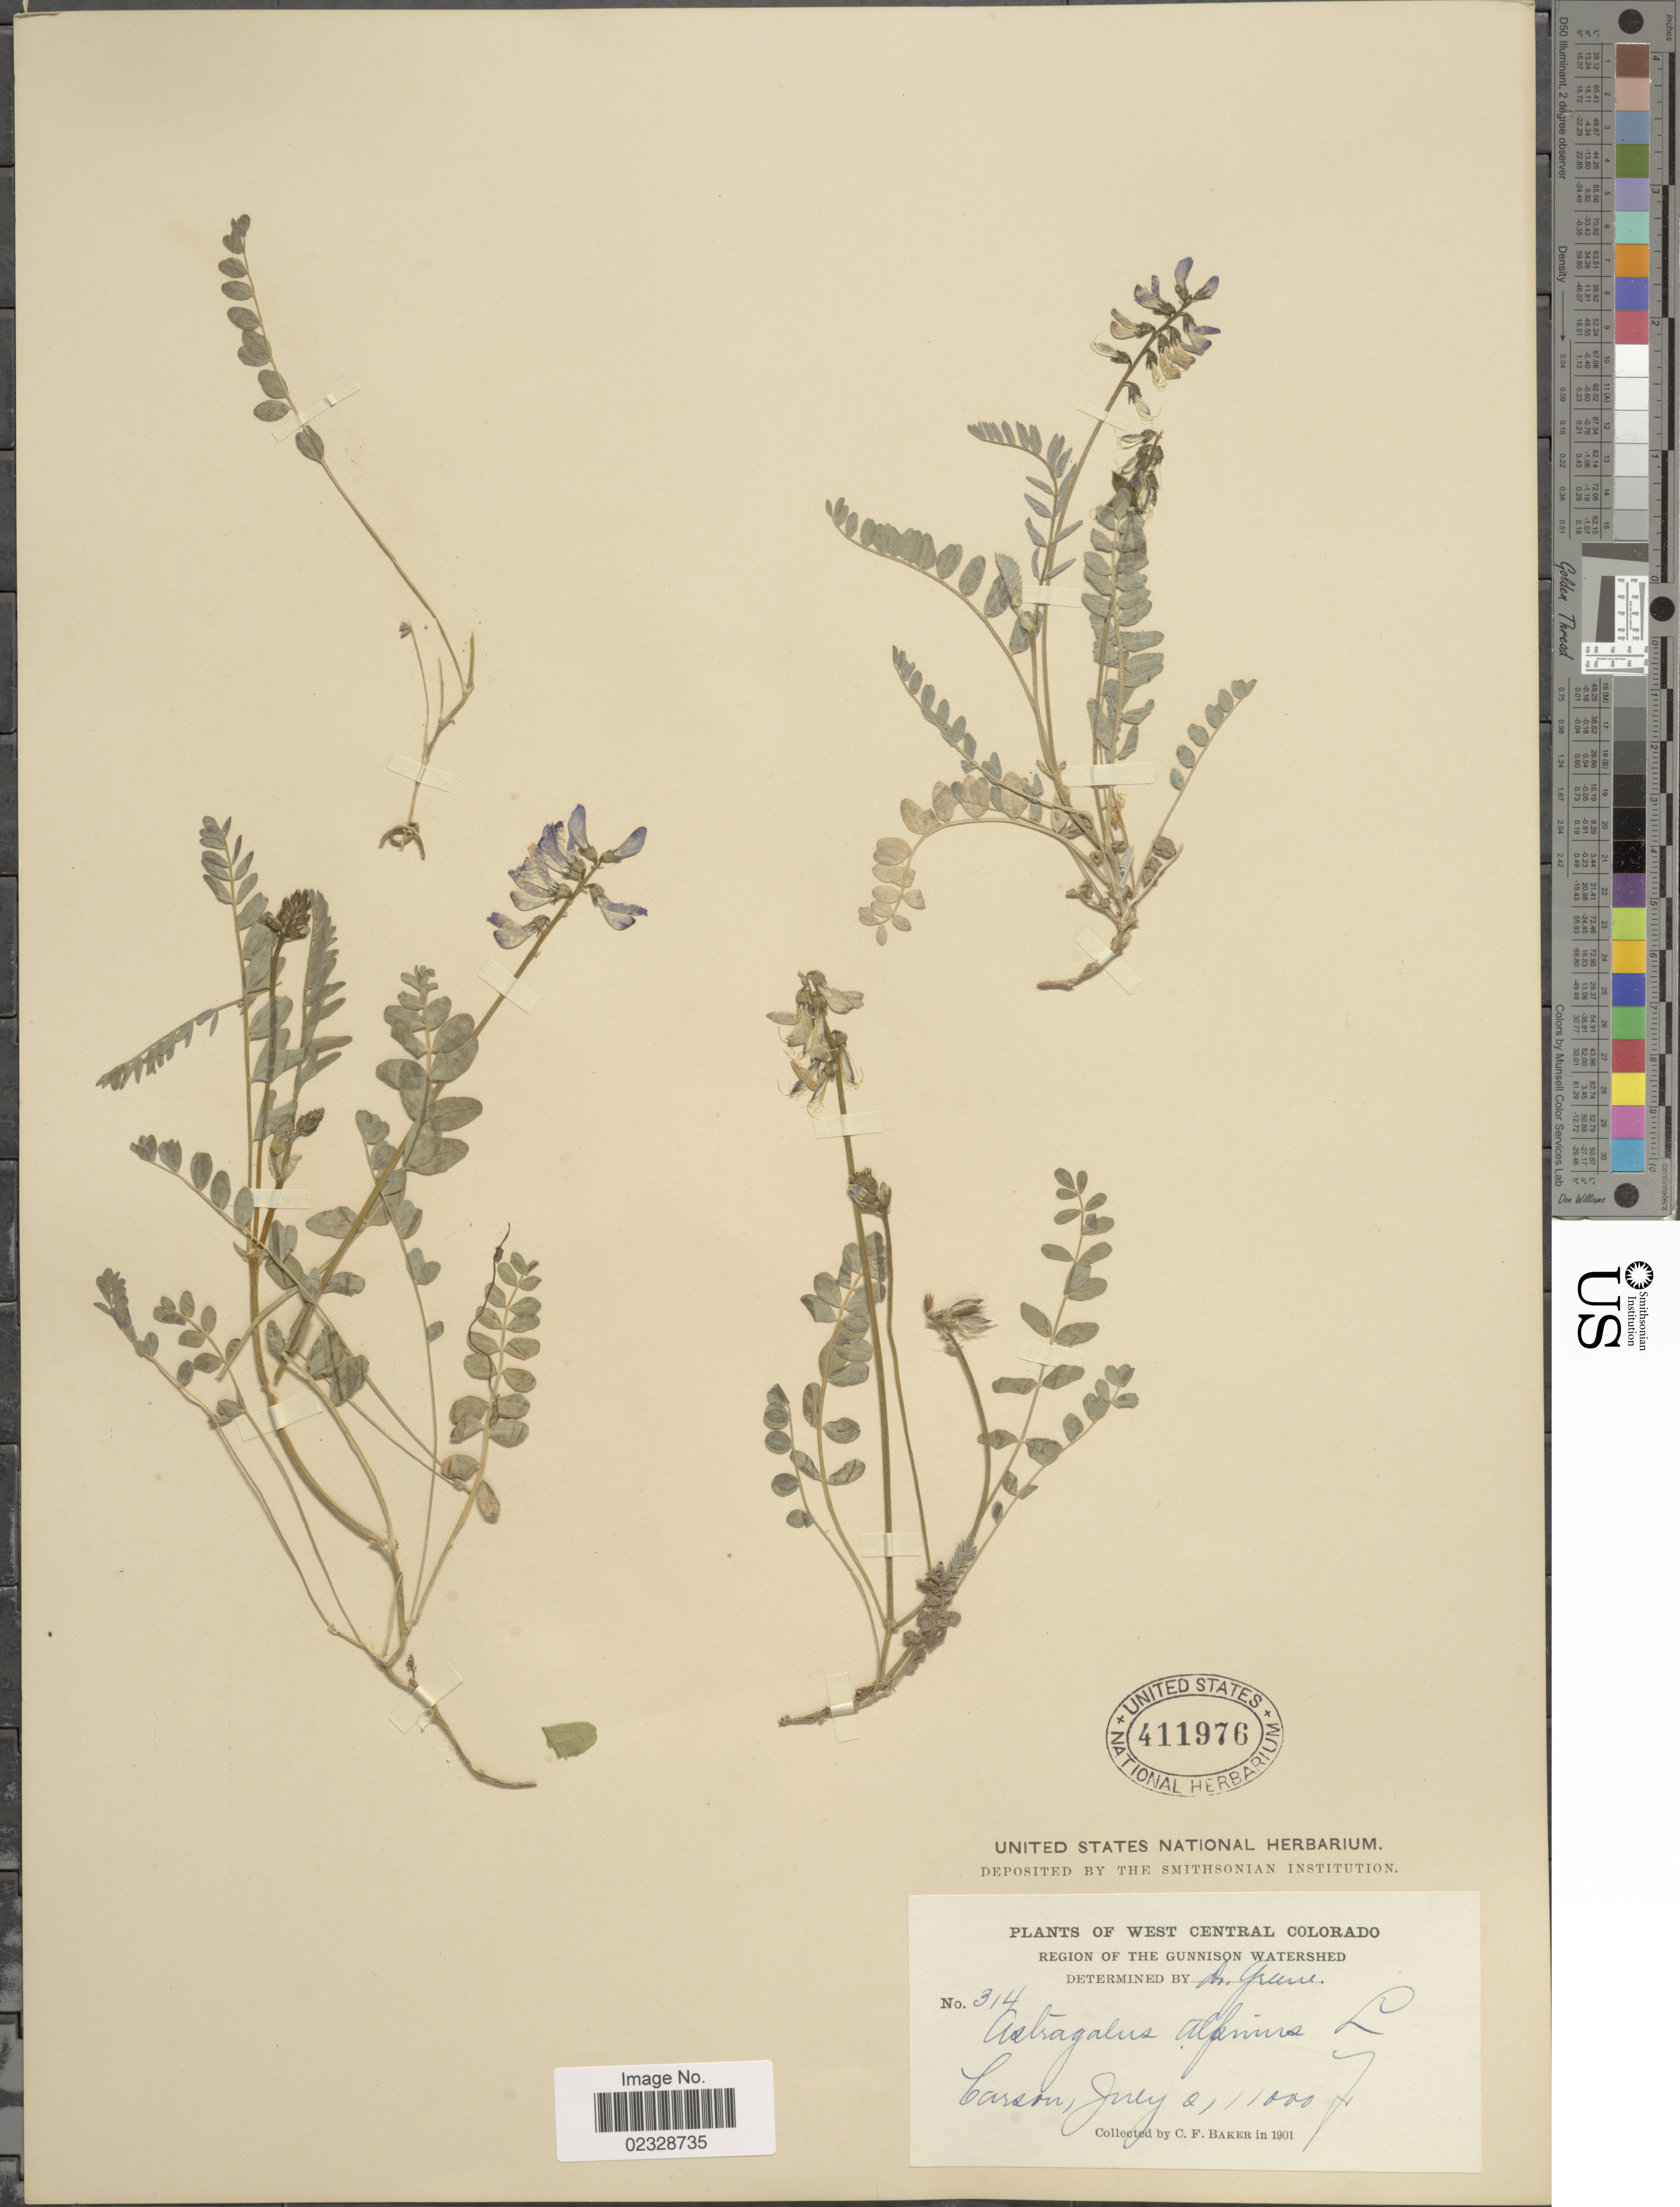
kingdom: Plantae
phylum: Tracheophyta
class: Magnoliopsida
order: Fabales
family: Fabaceae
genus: Astragalus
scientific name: Astragalus alpinus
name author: L.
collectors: C. F. Baker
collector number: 314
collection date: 1901-06-21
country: United States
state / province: Colorado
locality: West Central Colorado, region of the Gunnison Watershed, Carson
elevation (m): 3353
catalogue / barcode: US 411976